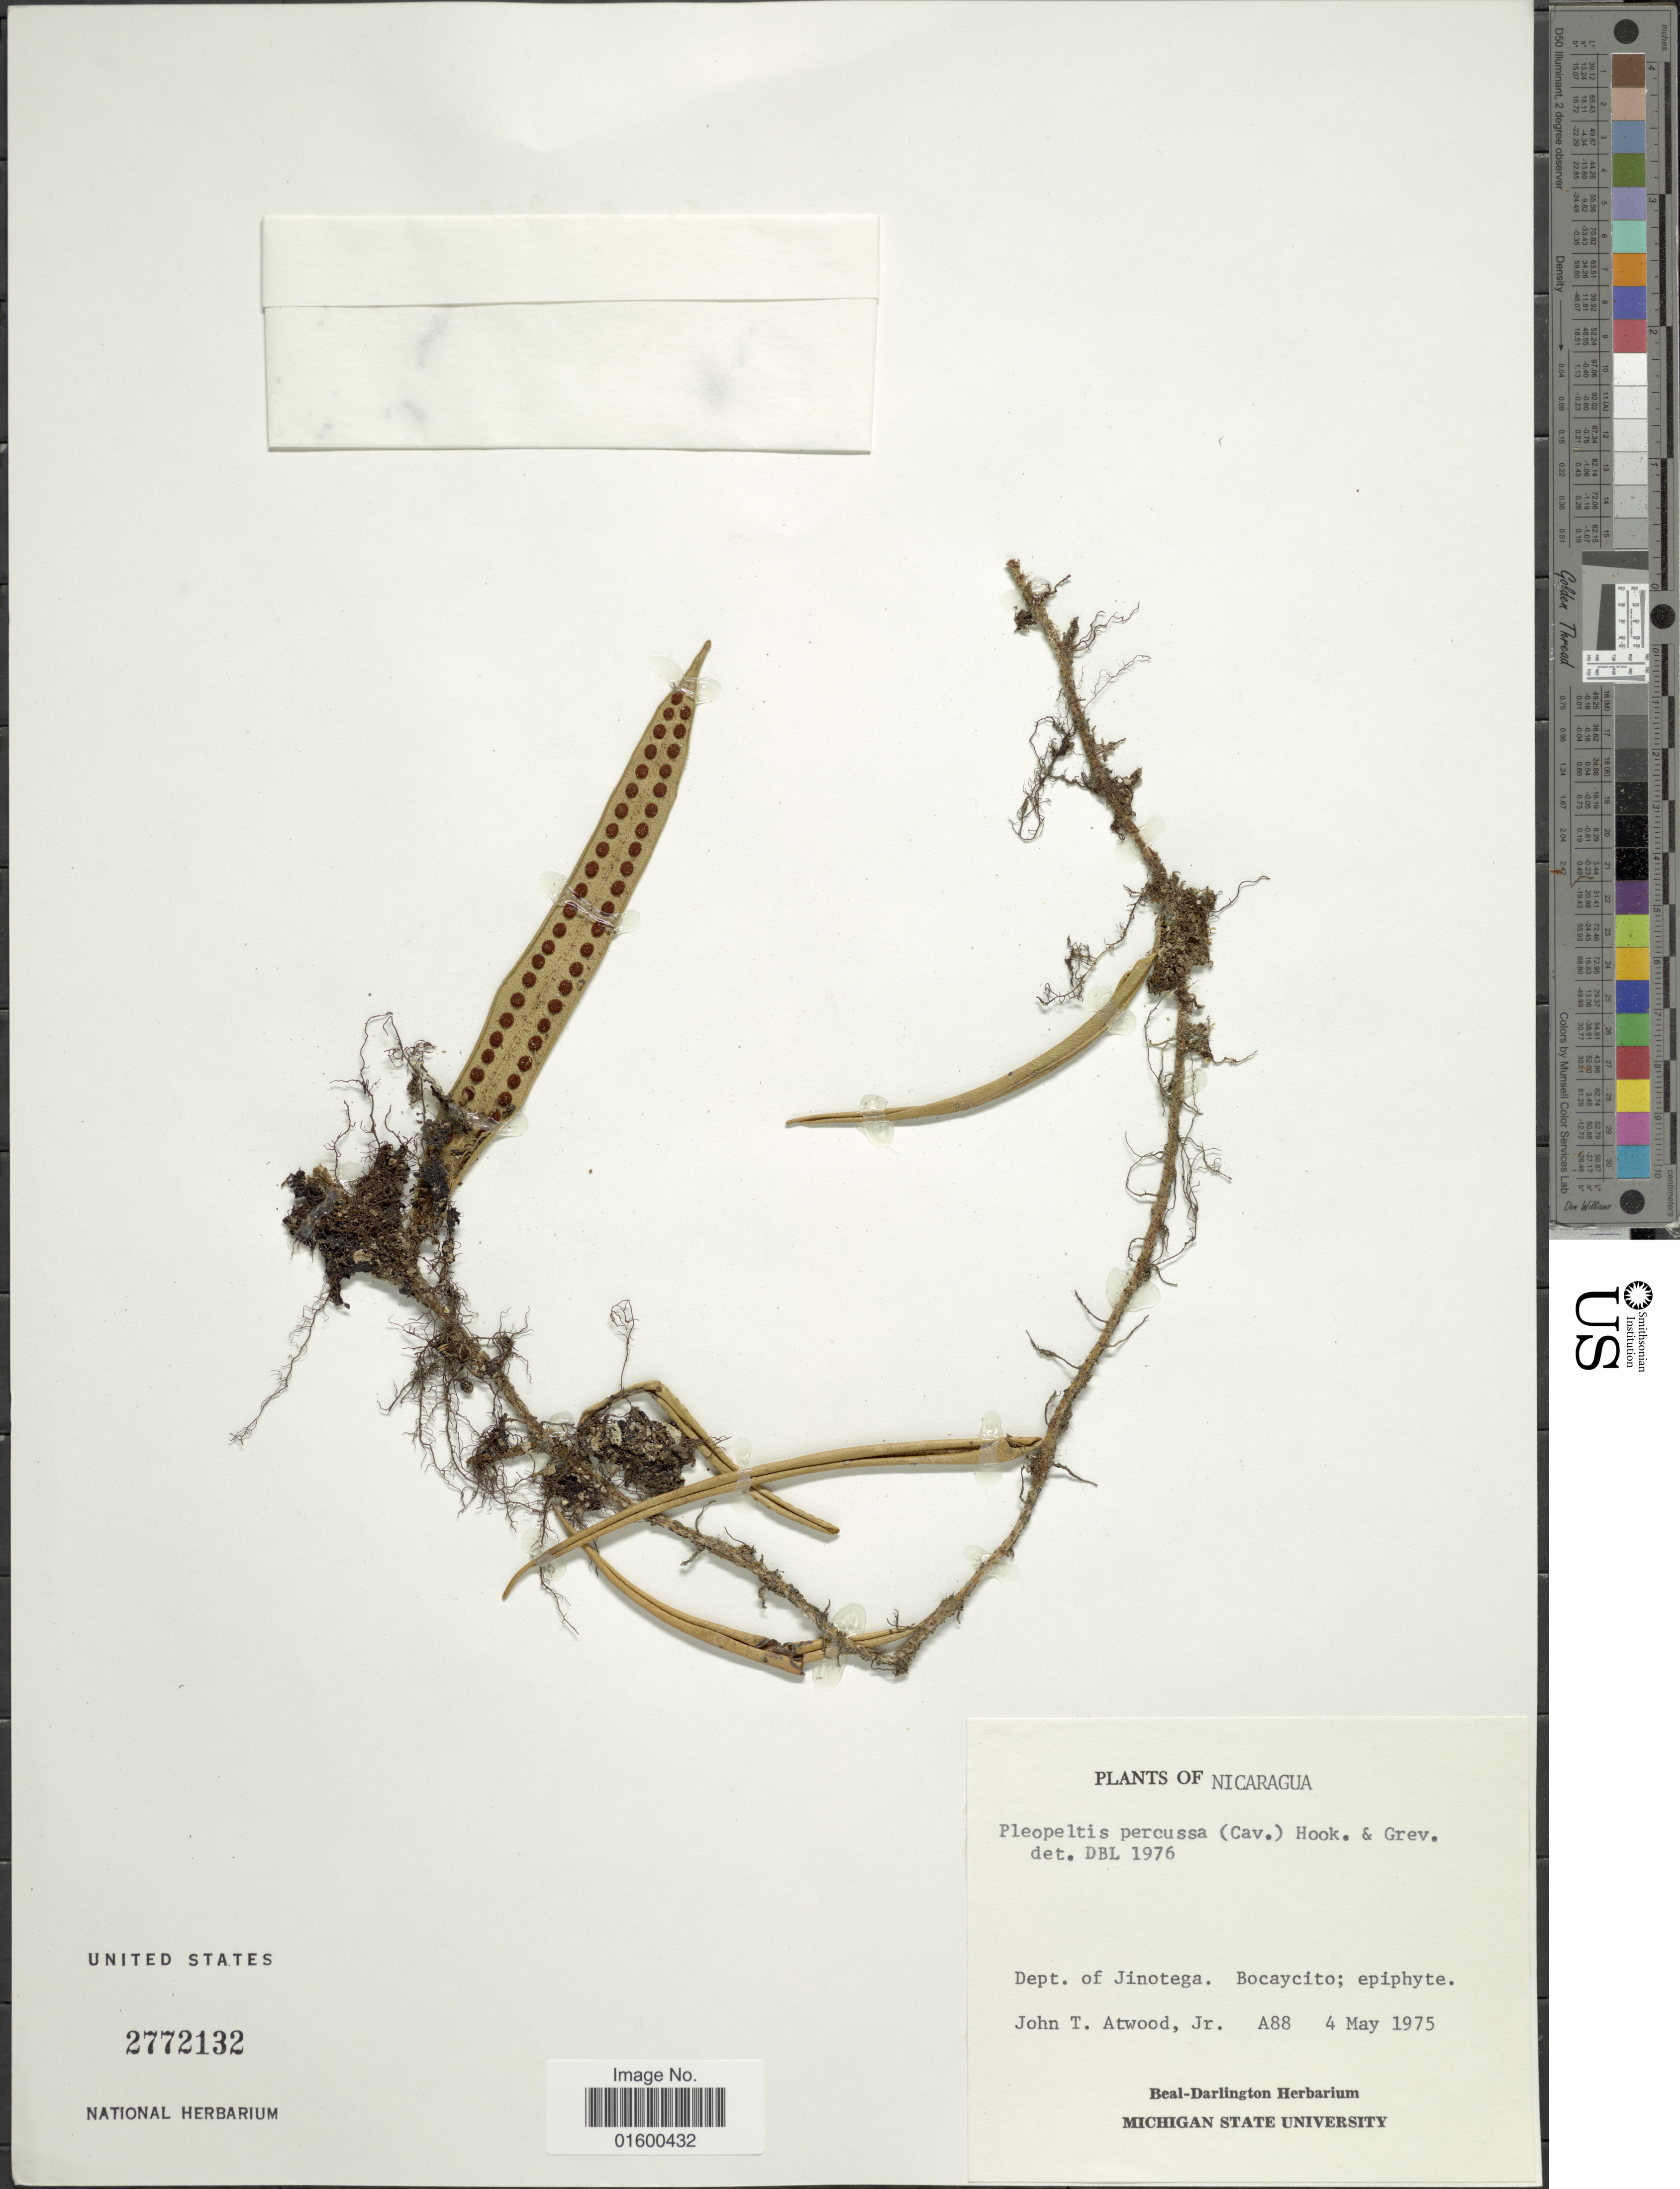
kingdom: Plantae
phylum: Tracheophyta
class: Polypodiopsida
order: Polypodiales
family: Polypodiaceae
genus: Microgramma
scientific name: Microgramma percussa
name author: (Cav.) de la Sota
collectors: J. T. Atwood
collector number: A88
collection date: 1975-05-04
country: Nicaragua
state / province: Jinotega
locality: Dept. Jinotega, Bocaycito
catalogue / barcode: US 2772132